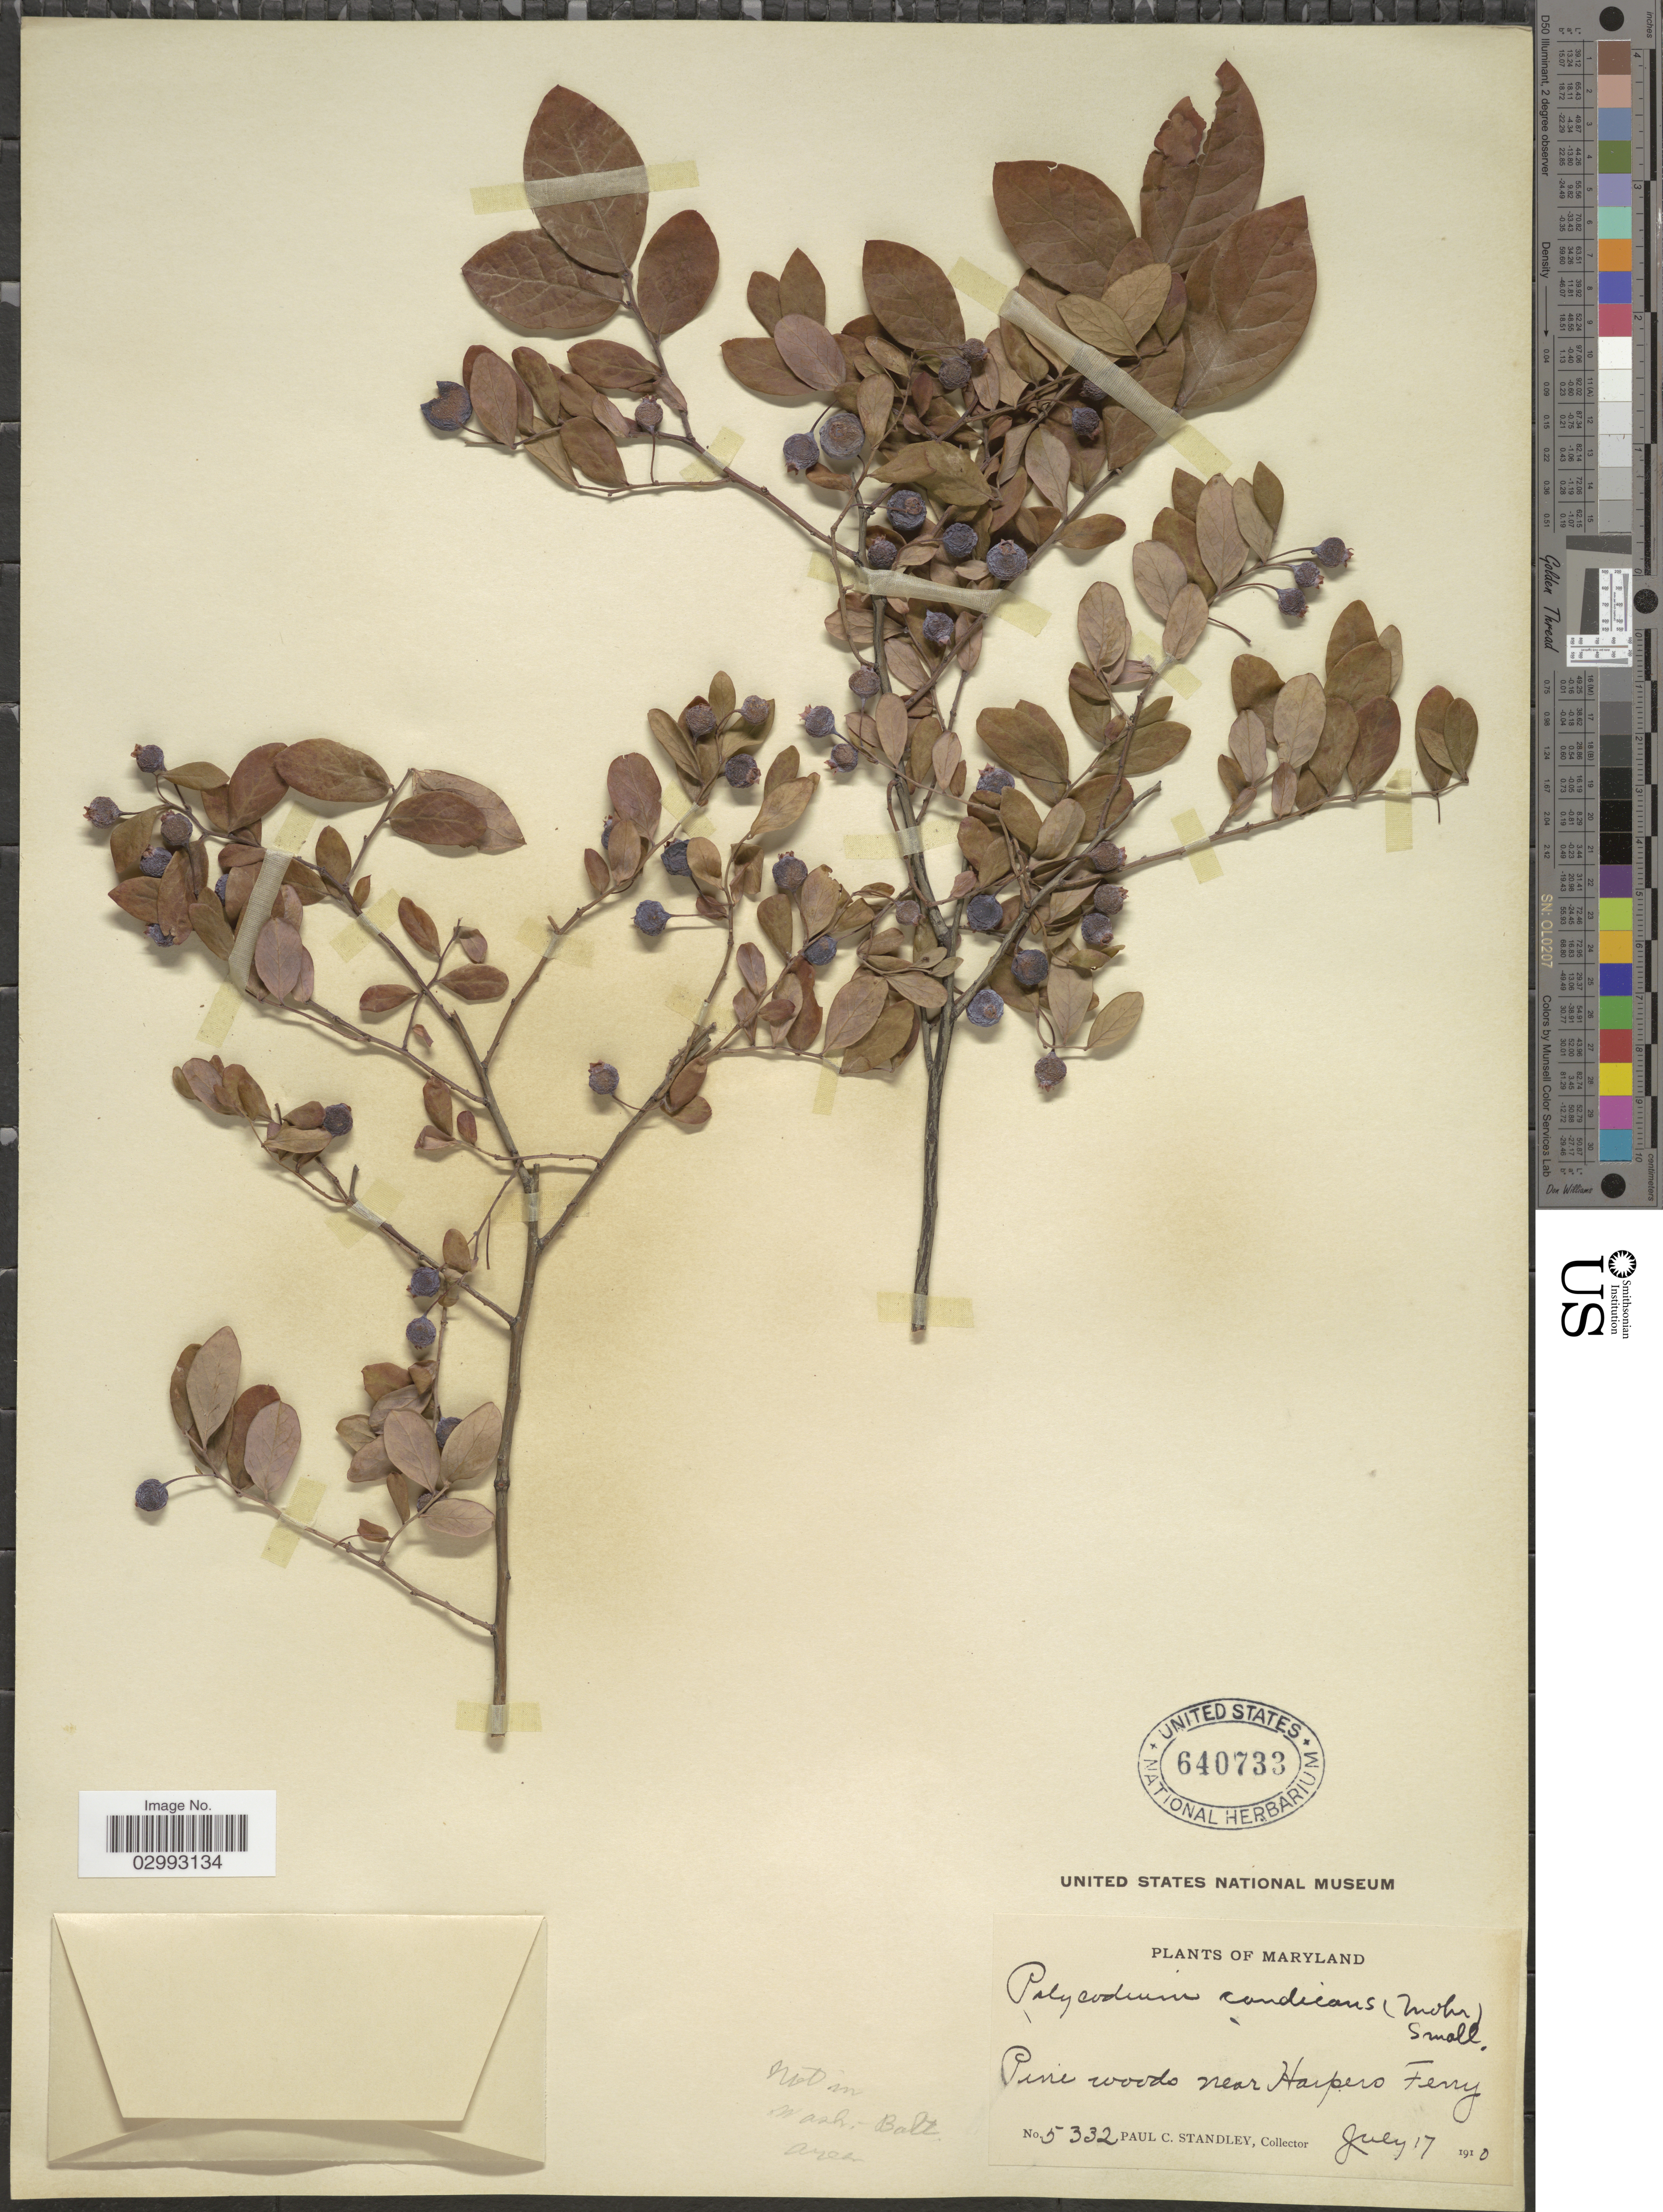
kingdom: Plantae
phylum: Tracheophyta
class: Magnoliopsida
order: Ericales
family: Ericaceae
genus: Polycodium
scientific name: Polycodium candicans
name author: (C. Mohr) Small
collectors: P. C. Standley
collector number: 5332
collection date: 1910-07-17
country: United States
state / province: Maryland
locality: Near Harpers Ferry.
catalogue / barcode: US 640733